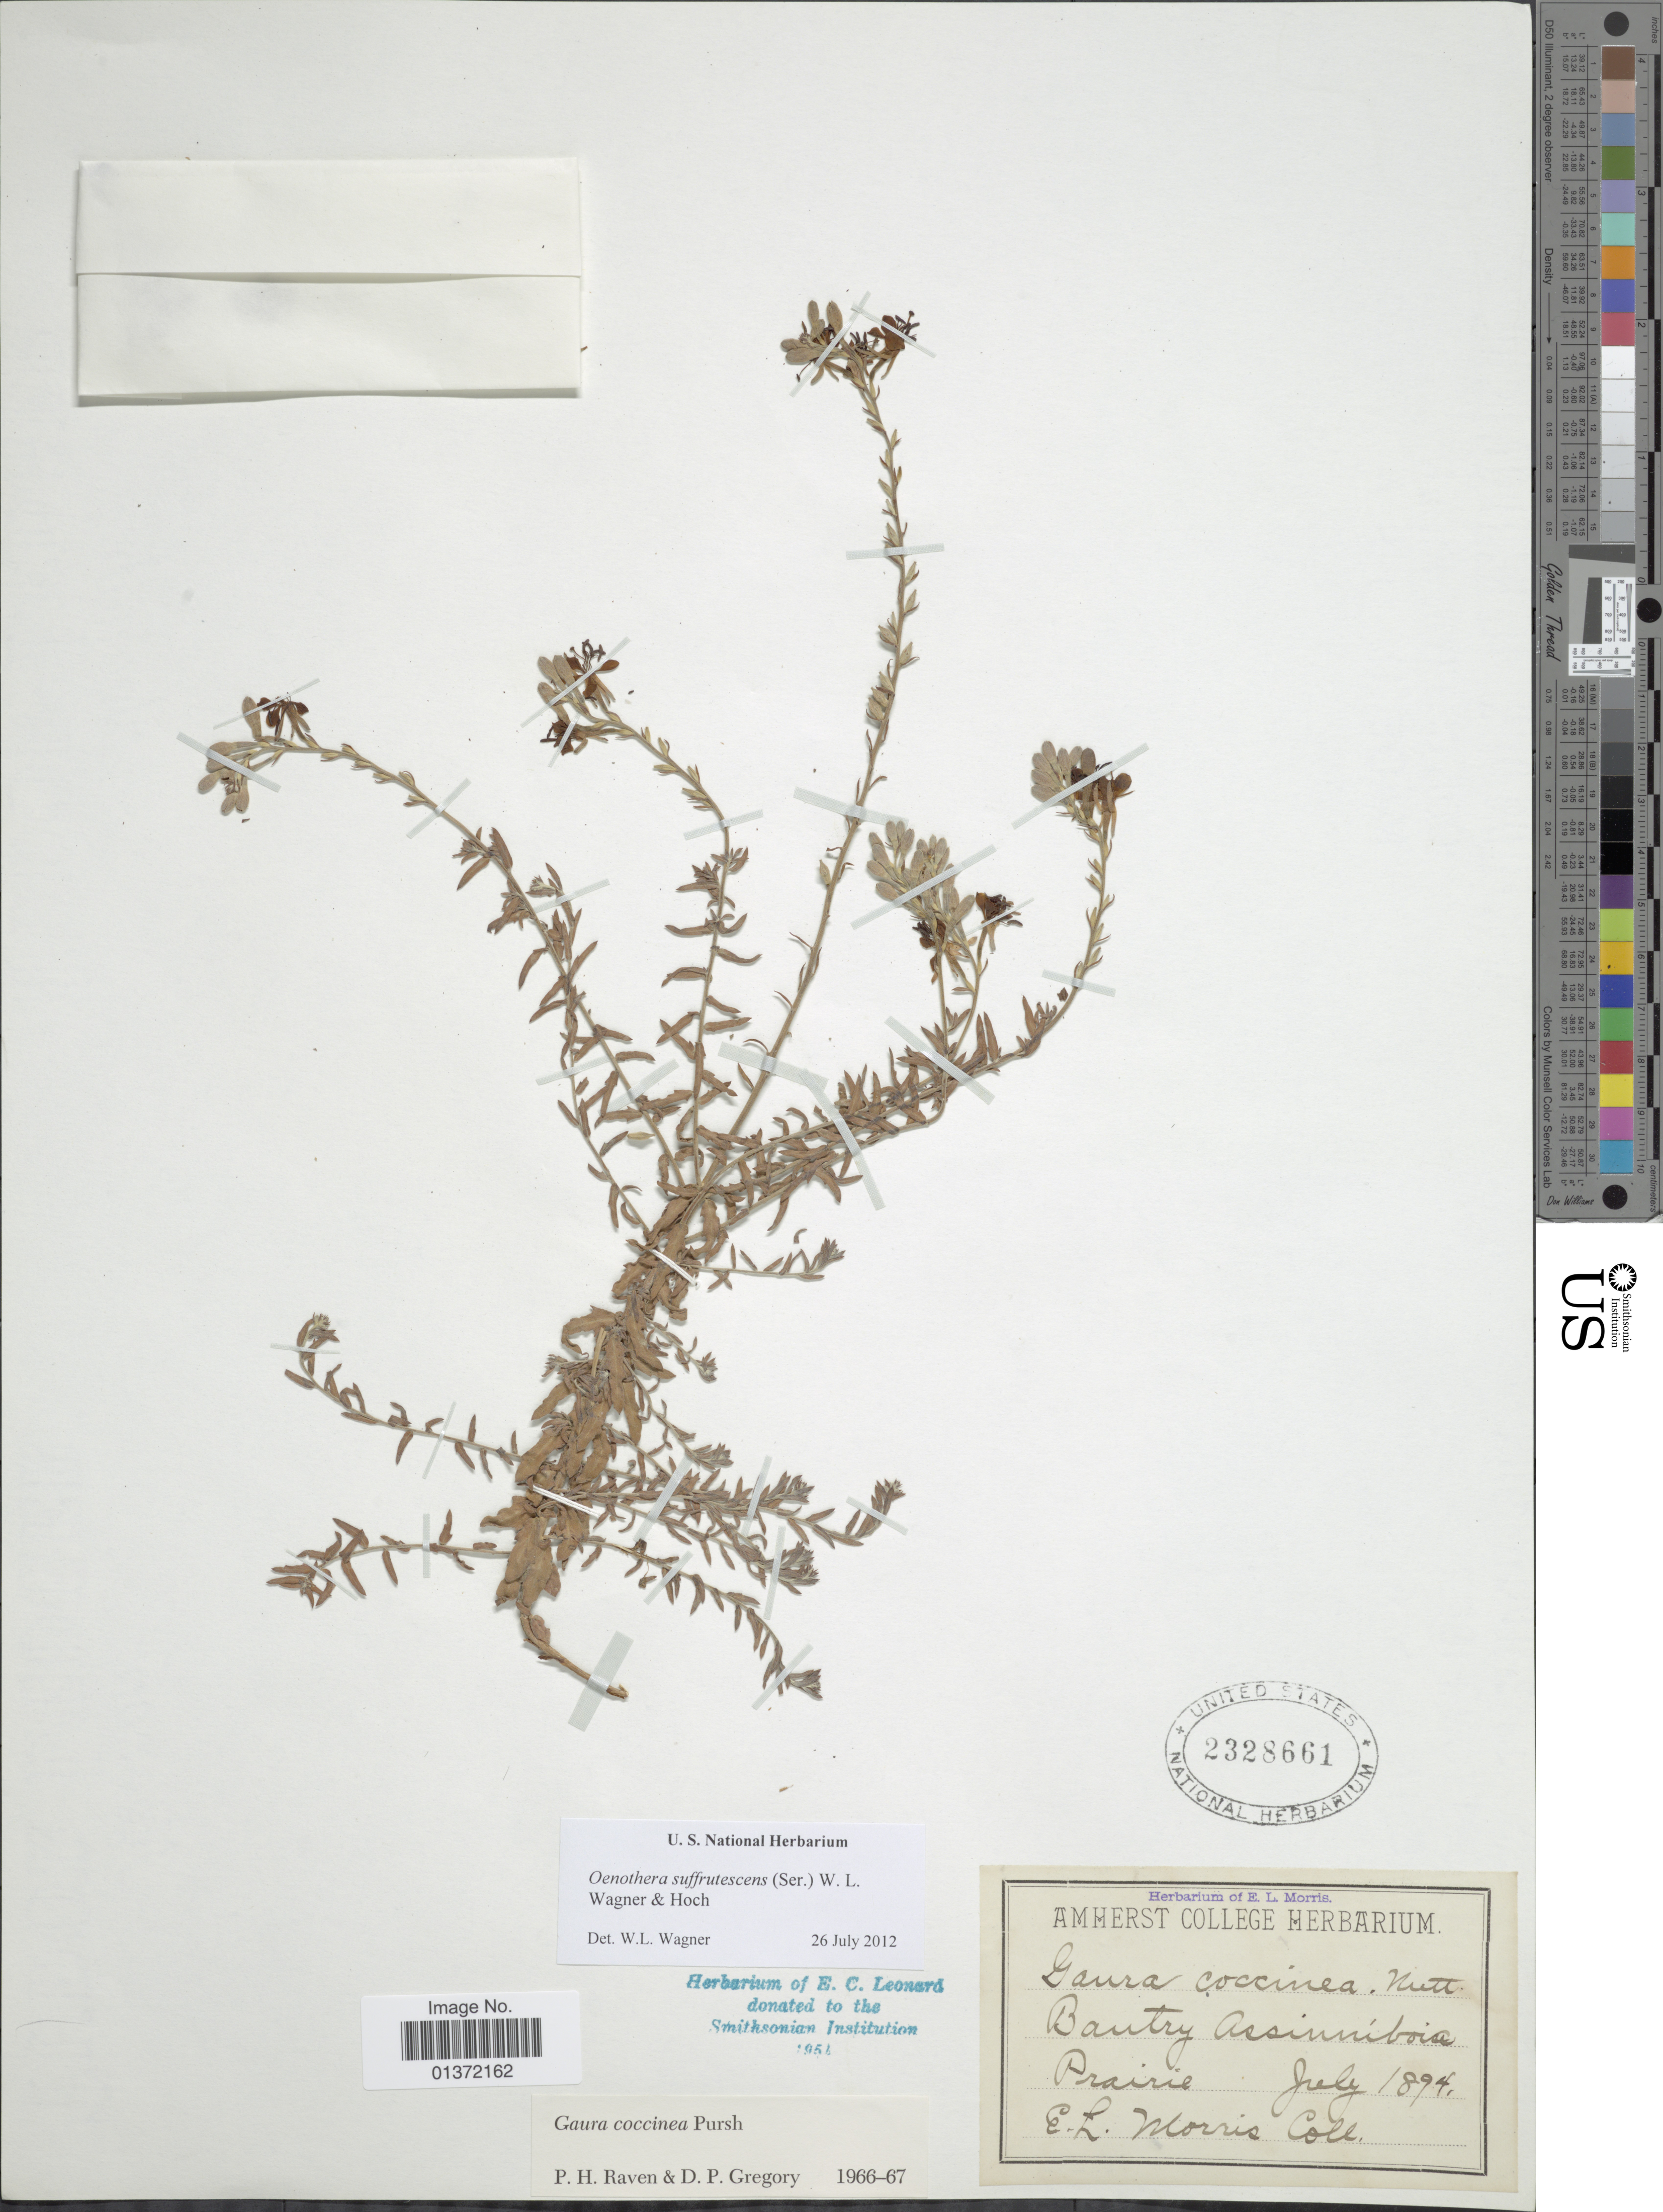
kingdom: Plantae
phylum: Tracheophyta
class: Magnoliopsida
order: Myrtales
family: Onagraceae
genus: Oenothera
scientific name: Oenothera suffrutescens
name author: (Ser.) W.L. Wagner & Hoch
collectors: E. Morris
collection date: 1894-07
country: Canada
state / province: Northwest Territories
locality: Bautry Assinniboia [Assiniboia]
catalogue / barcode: US 2328661